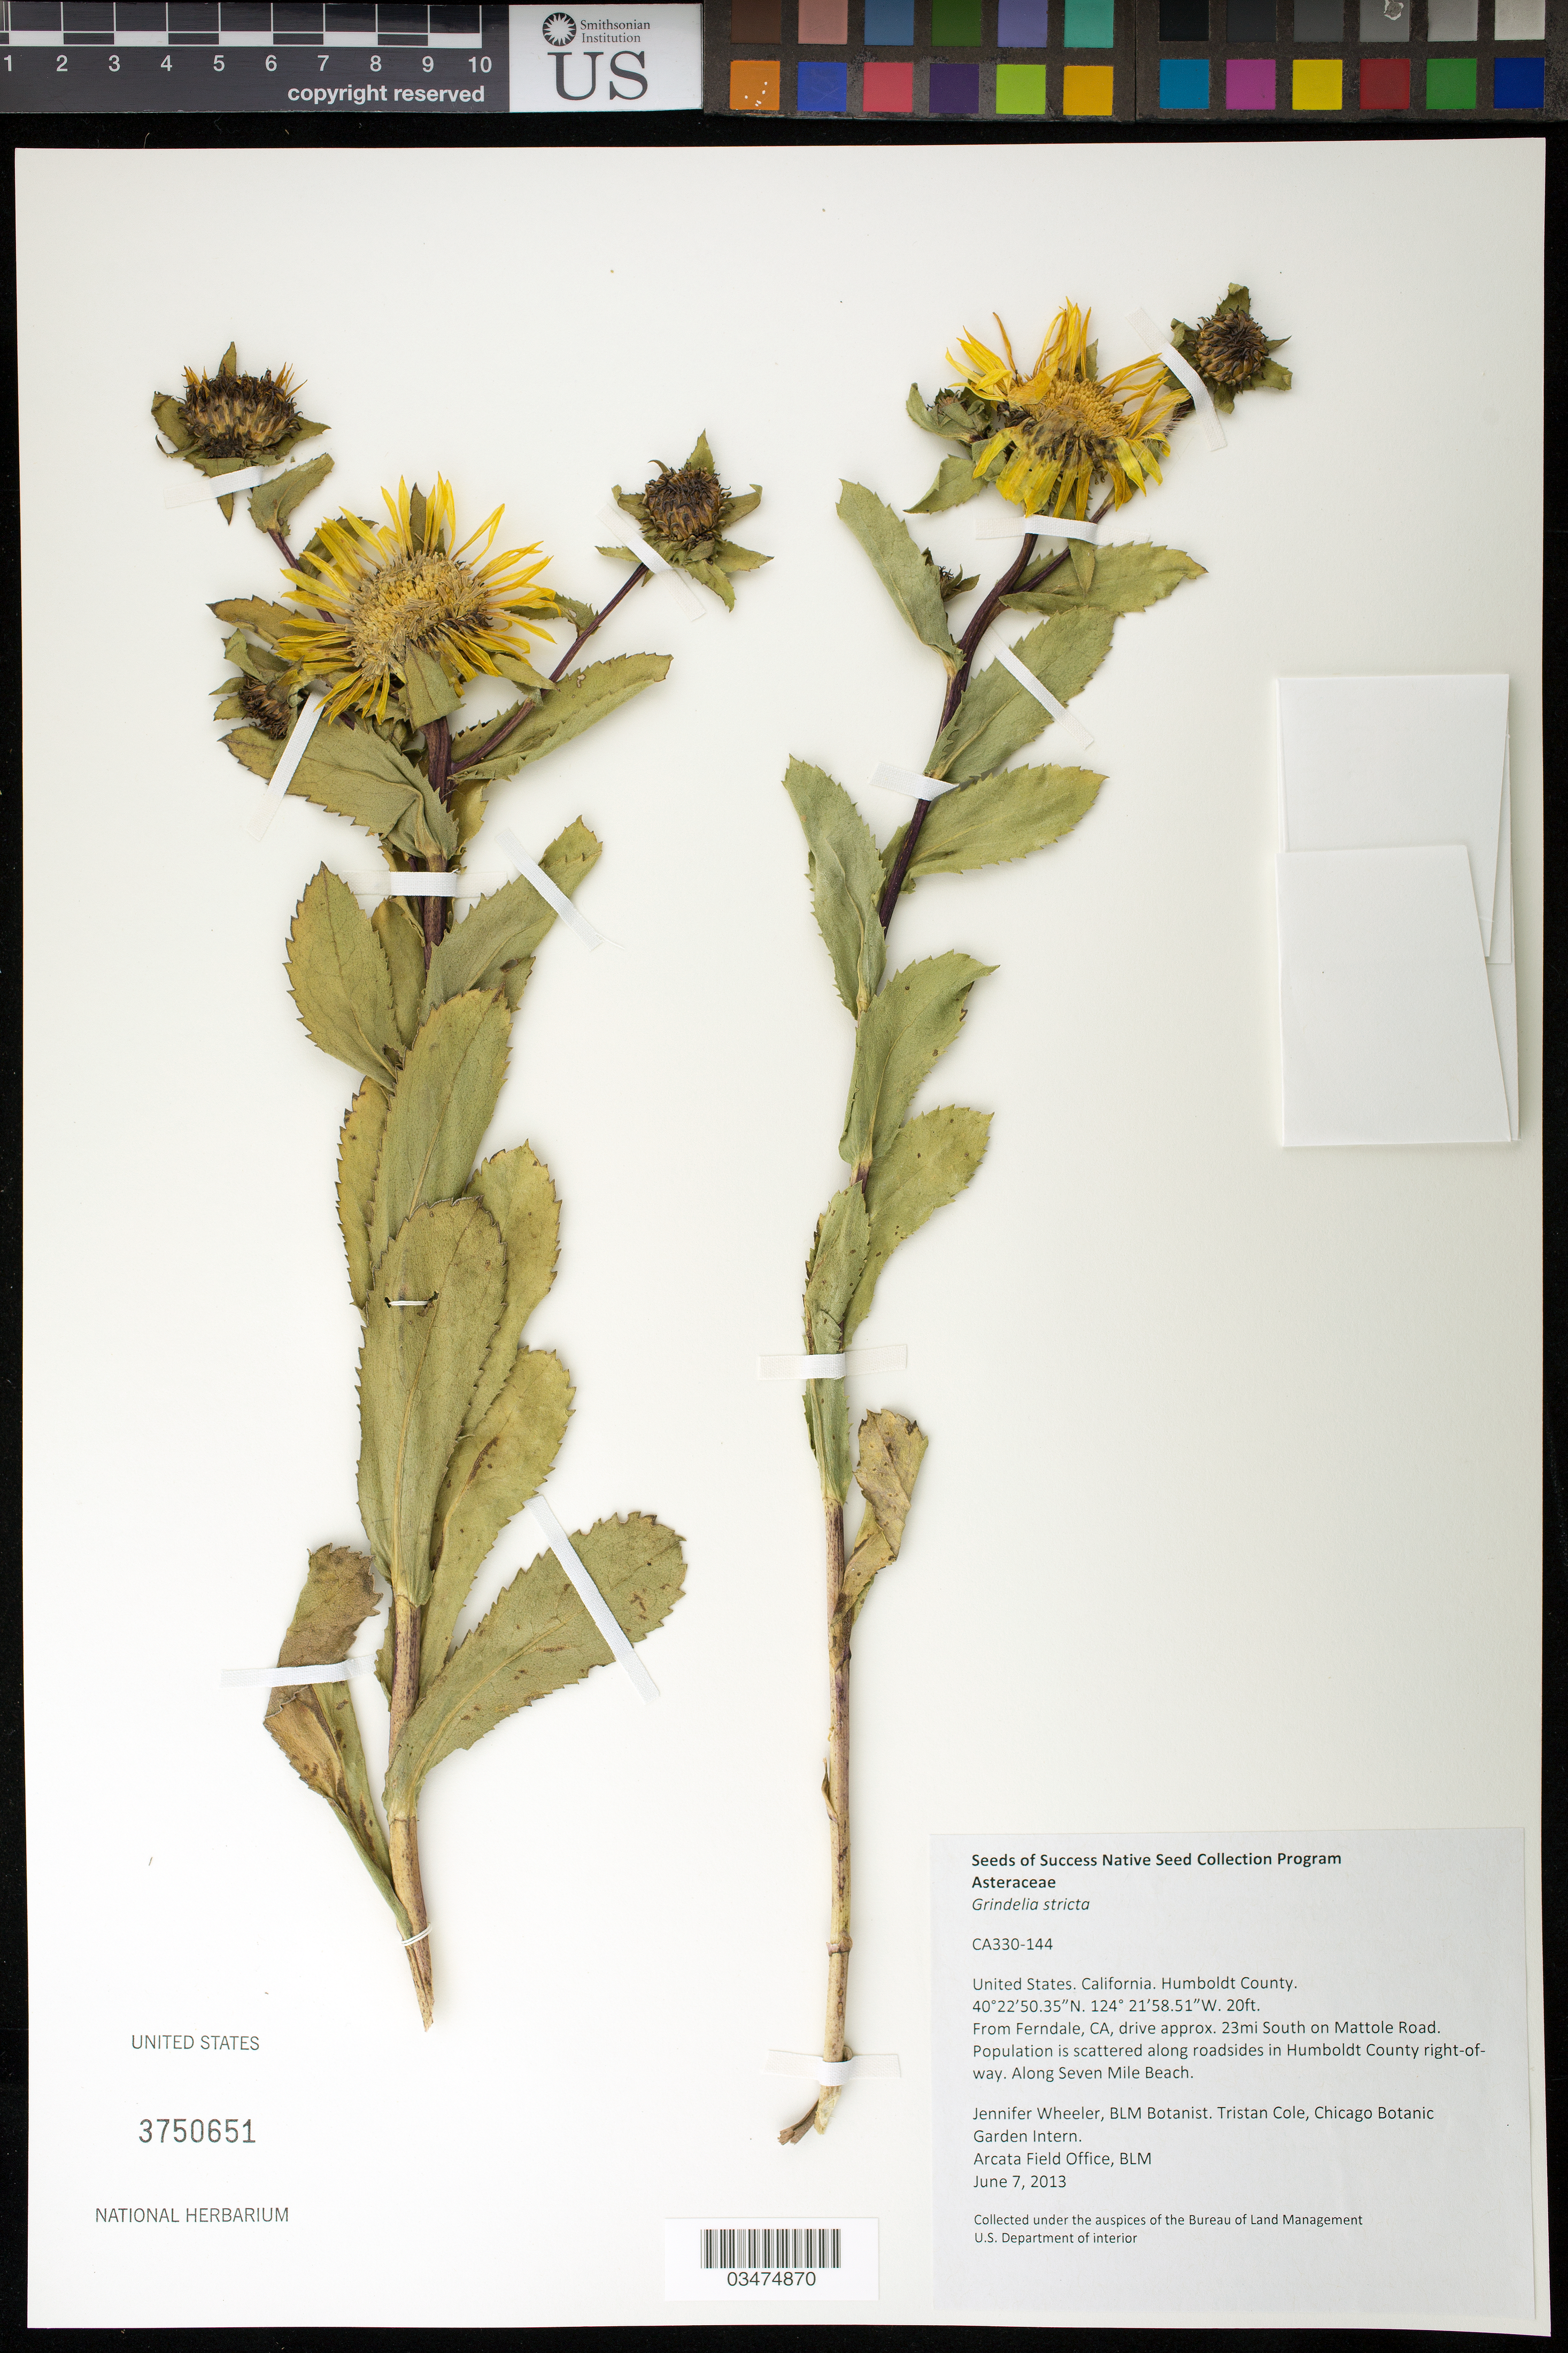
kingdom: Plantae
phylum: Tracheophyta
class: Magnoliopsida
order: Asterales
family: Asteraceae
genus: Grindelia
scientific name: Grindelia stricta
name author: DC.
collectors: J. Wheeler & T. Cole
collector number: CA330-144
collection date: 2013-06-07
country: United States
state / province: California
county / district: Humboldt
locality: From Ferndale 23 mi S on Mattole Rd. Along Seven Mile Beach.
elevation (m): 6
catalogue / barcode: US 3750651